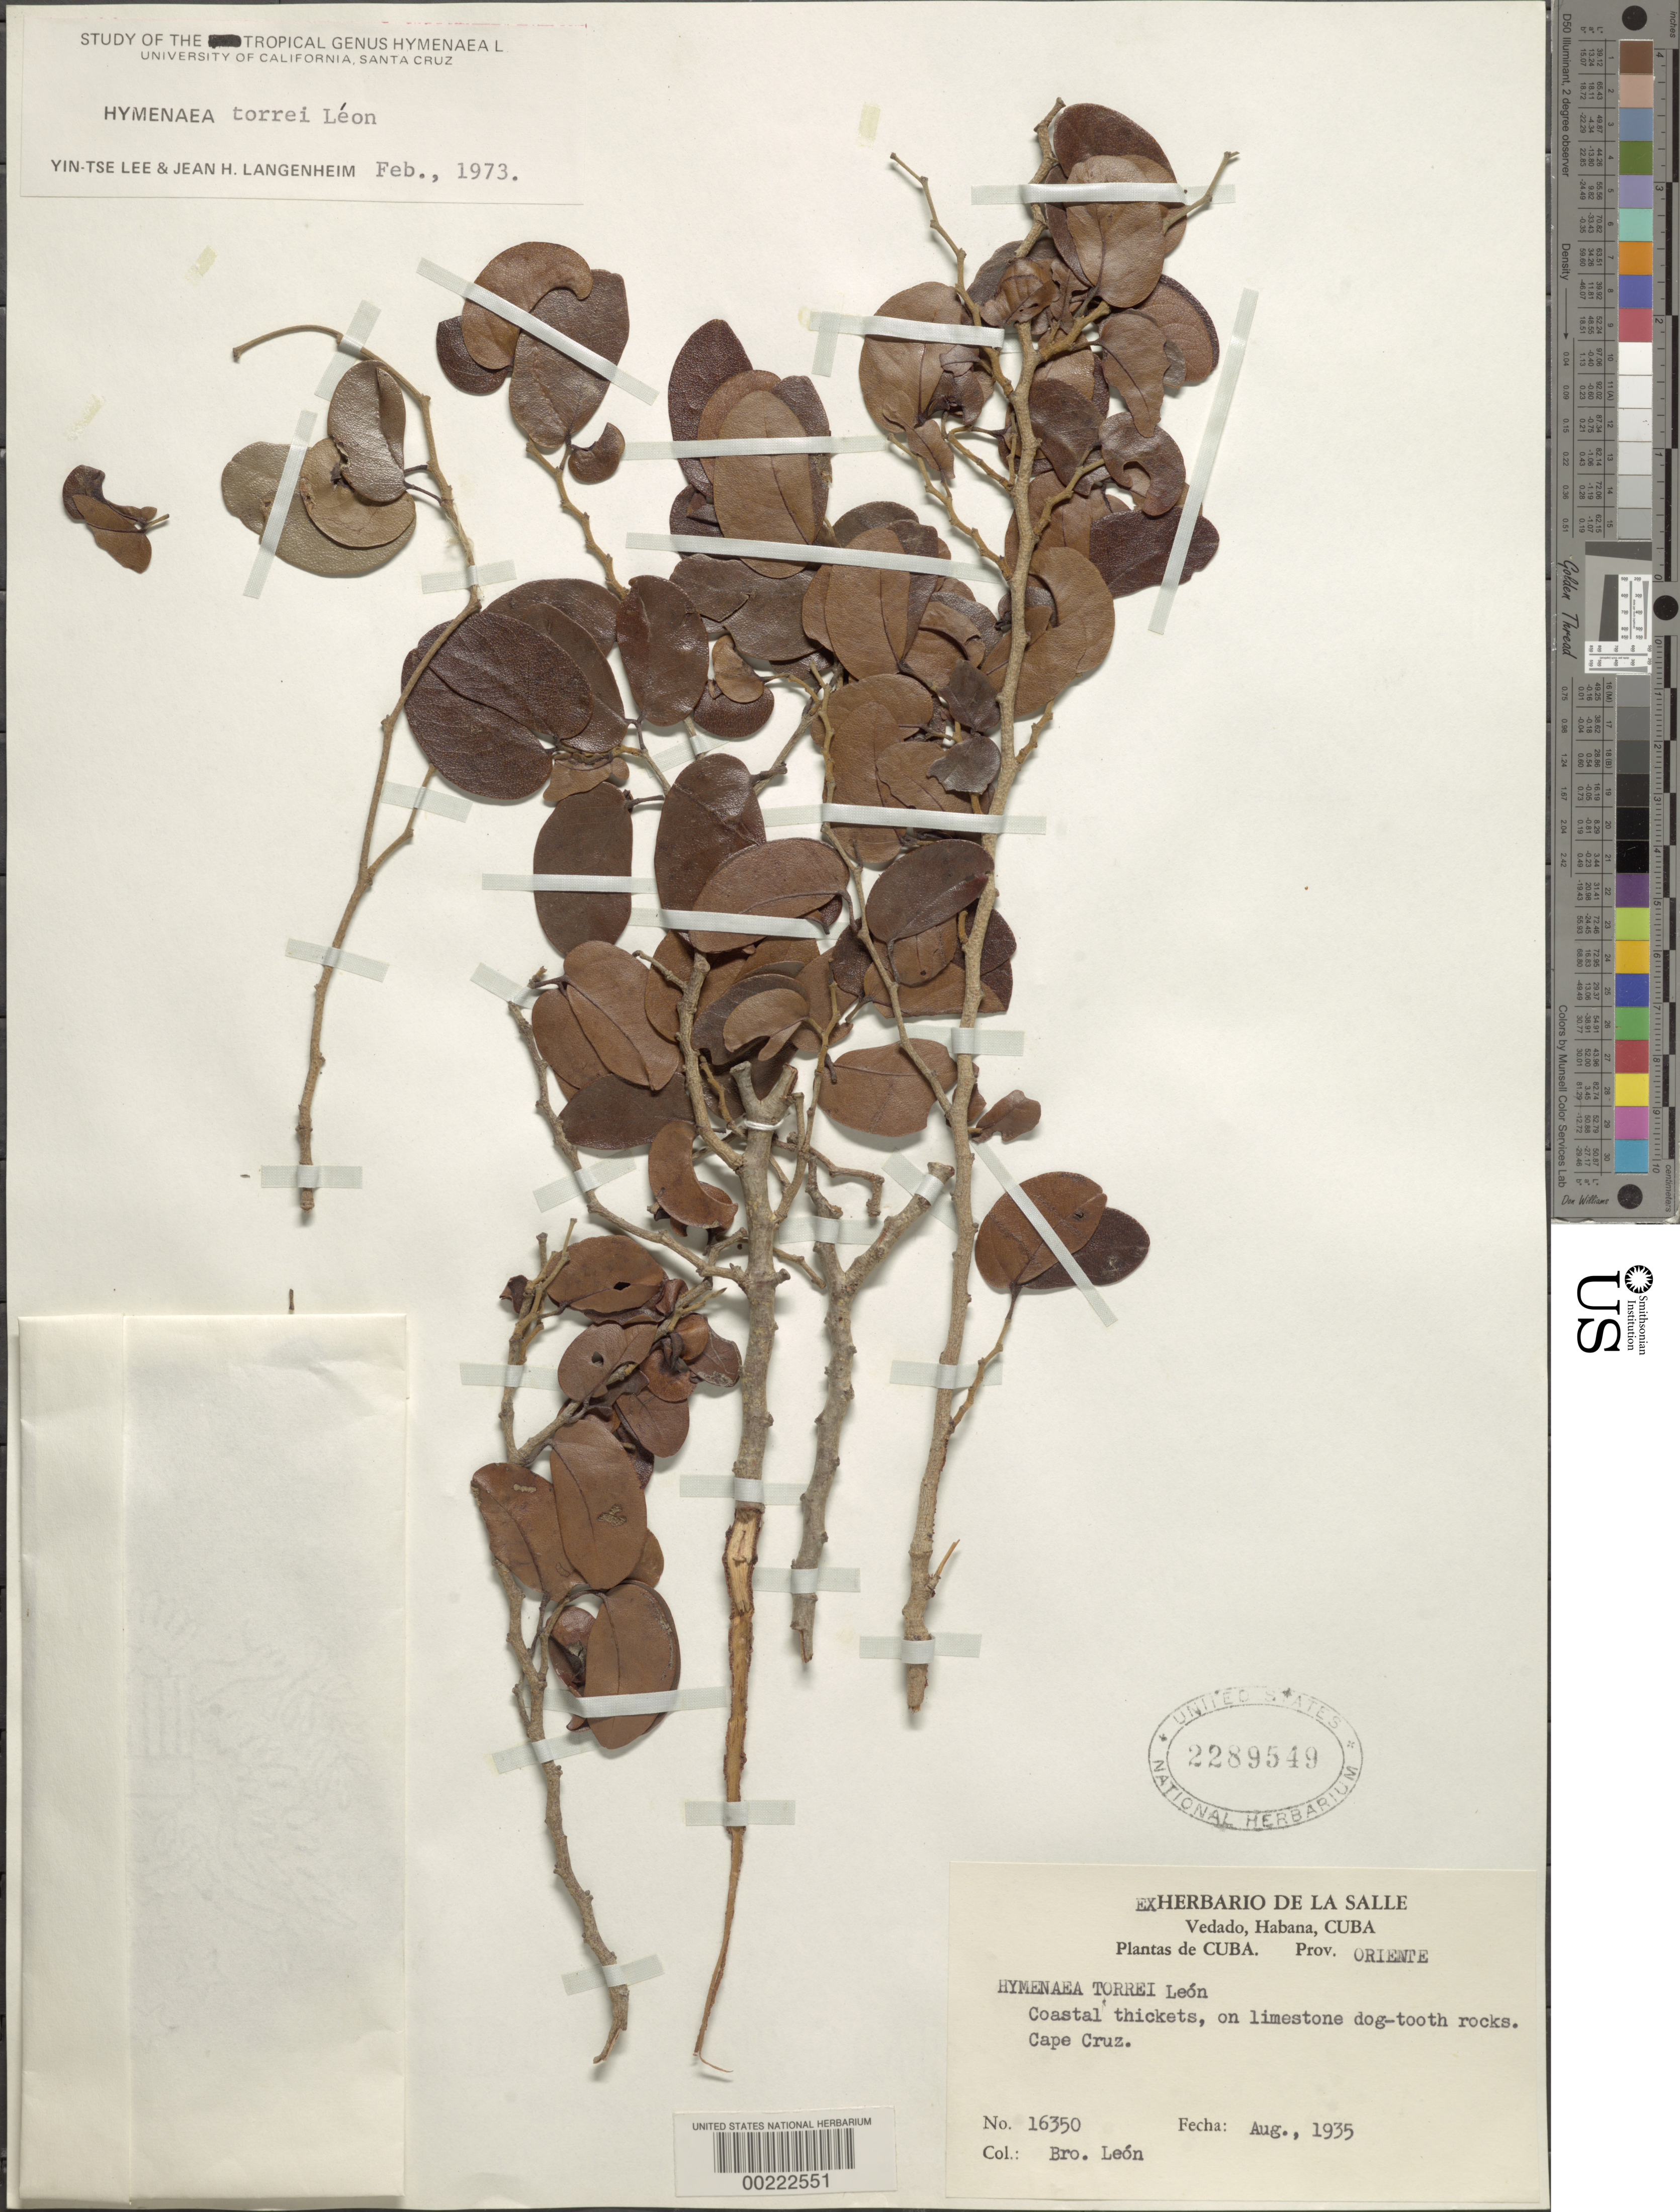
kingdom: Plantae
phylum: Tracheophyta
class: Magnoliopsida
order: Fabales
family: Fabaceae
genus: Hymenaea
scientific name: Hymenaea torrei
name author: León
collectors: Bro. León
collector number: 16350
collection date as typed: Aug 1935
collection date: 1935-08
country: Cuba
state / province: Oriente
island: Greater Antilles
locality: Cape cruz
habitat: Coastal thickets, on limestone dog-tooth rocks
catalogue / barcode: US 2289549